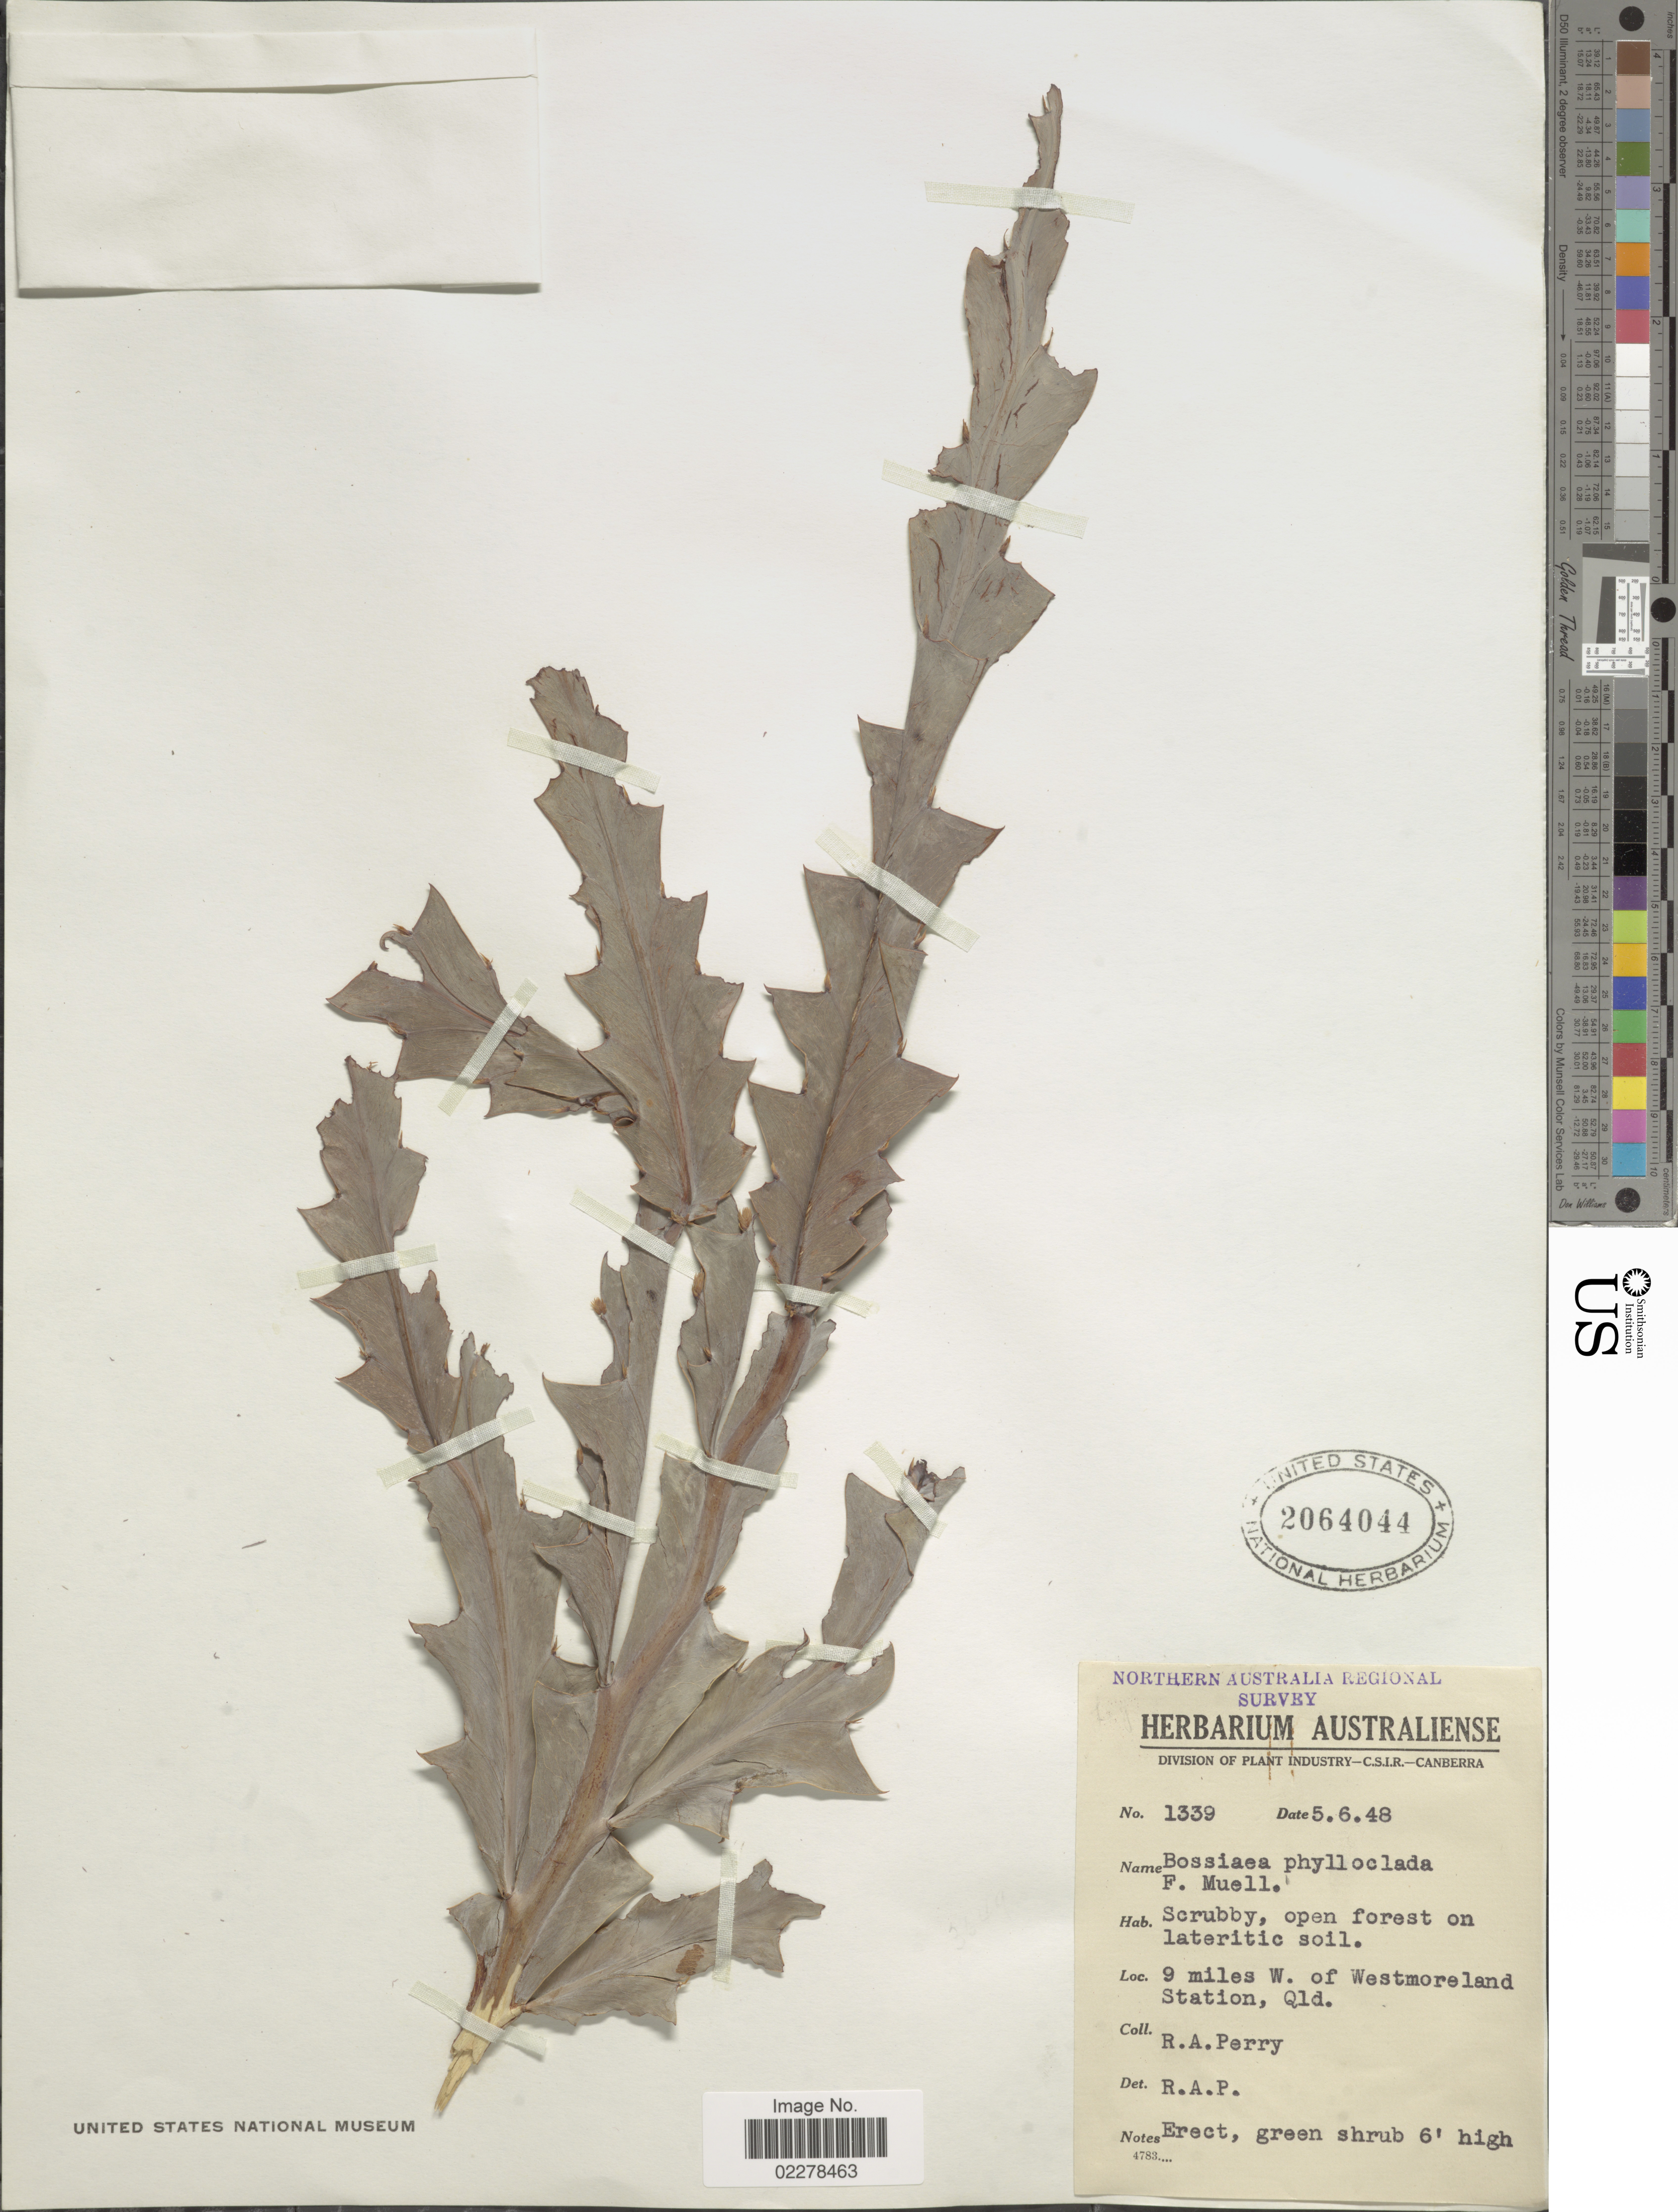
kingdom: Plantae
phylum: Tracheophyta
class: Magnoliopsida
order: Fabales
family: Fabaceae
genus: Bossiaea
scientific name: Bossiaea phylloclada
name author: F. Muell.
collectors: Perry, R. A.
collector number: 1339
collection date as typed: Transcribed d/m/y: 5/6/48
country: Australia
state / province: Queensland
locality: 9 miles W. of Westmoreland Station, Qld.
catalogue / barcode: US 2064044